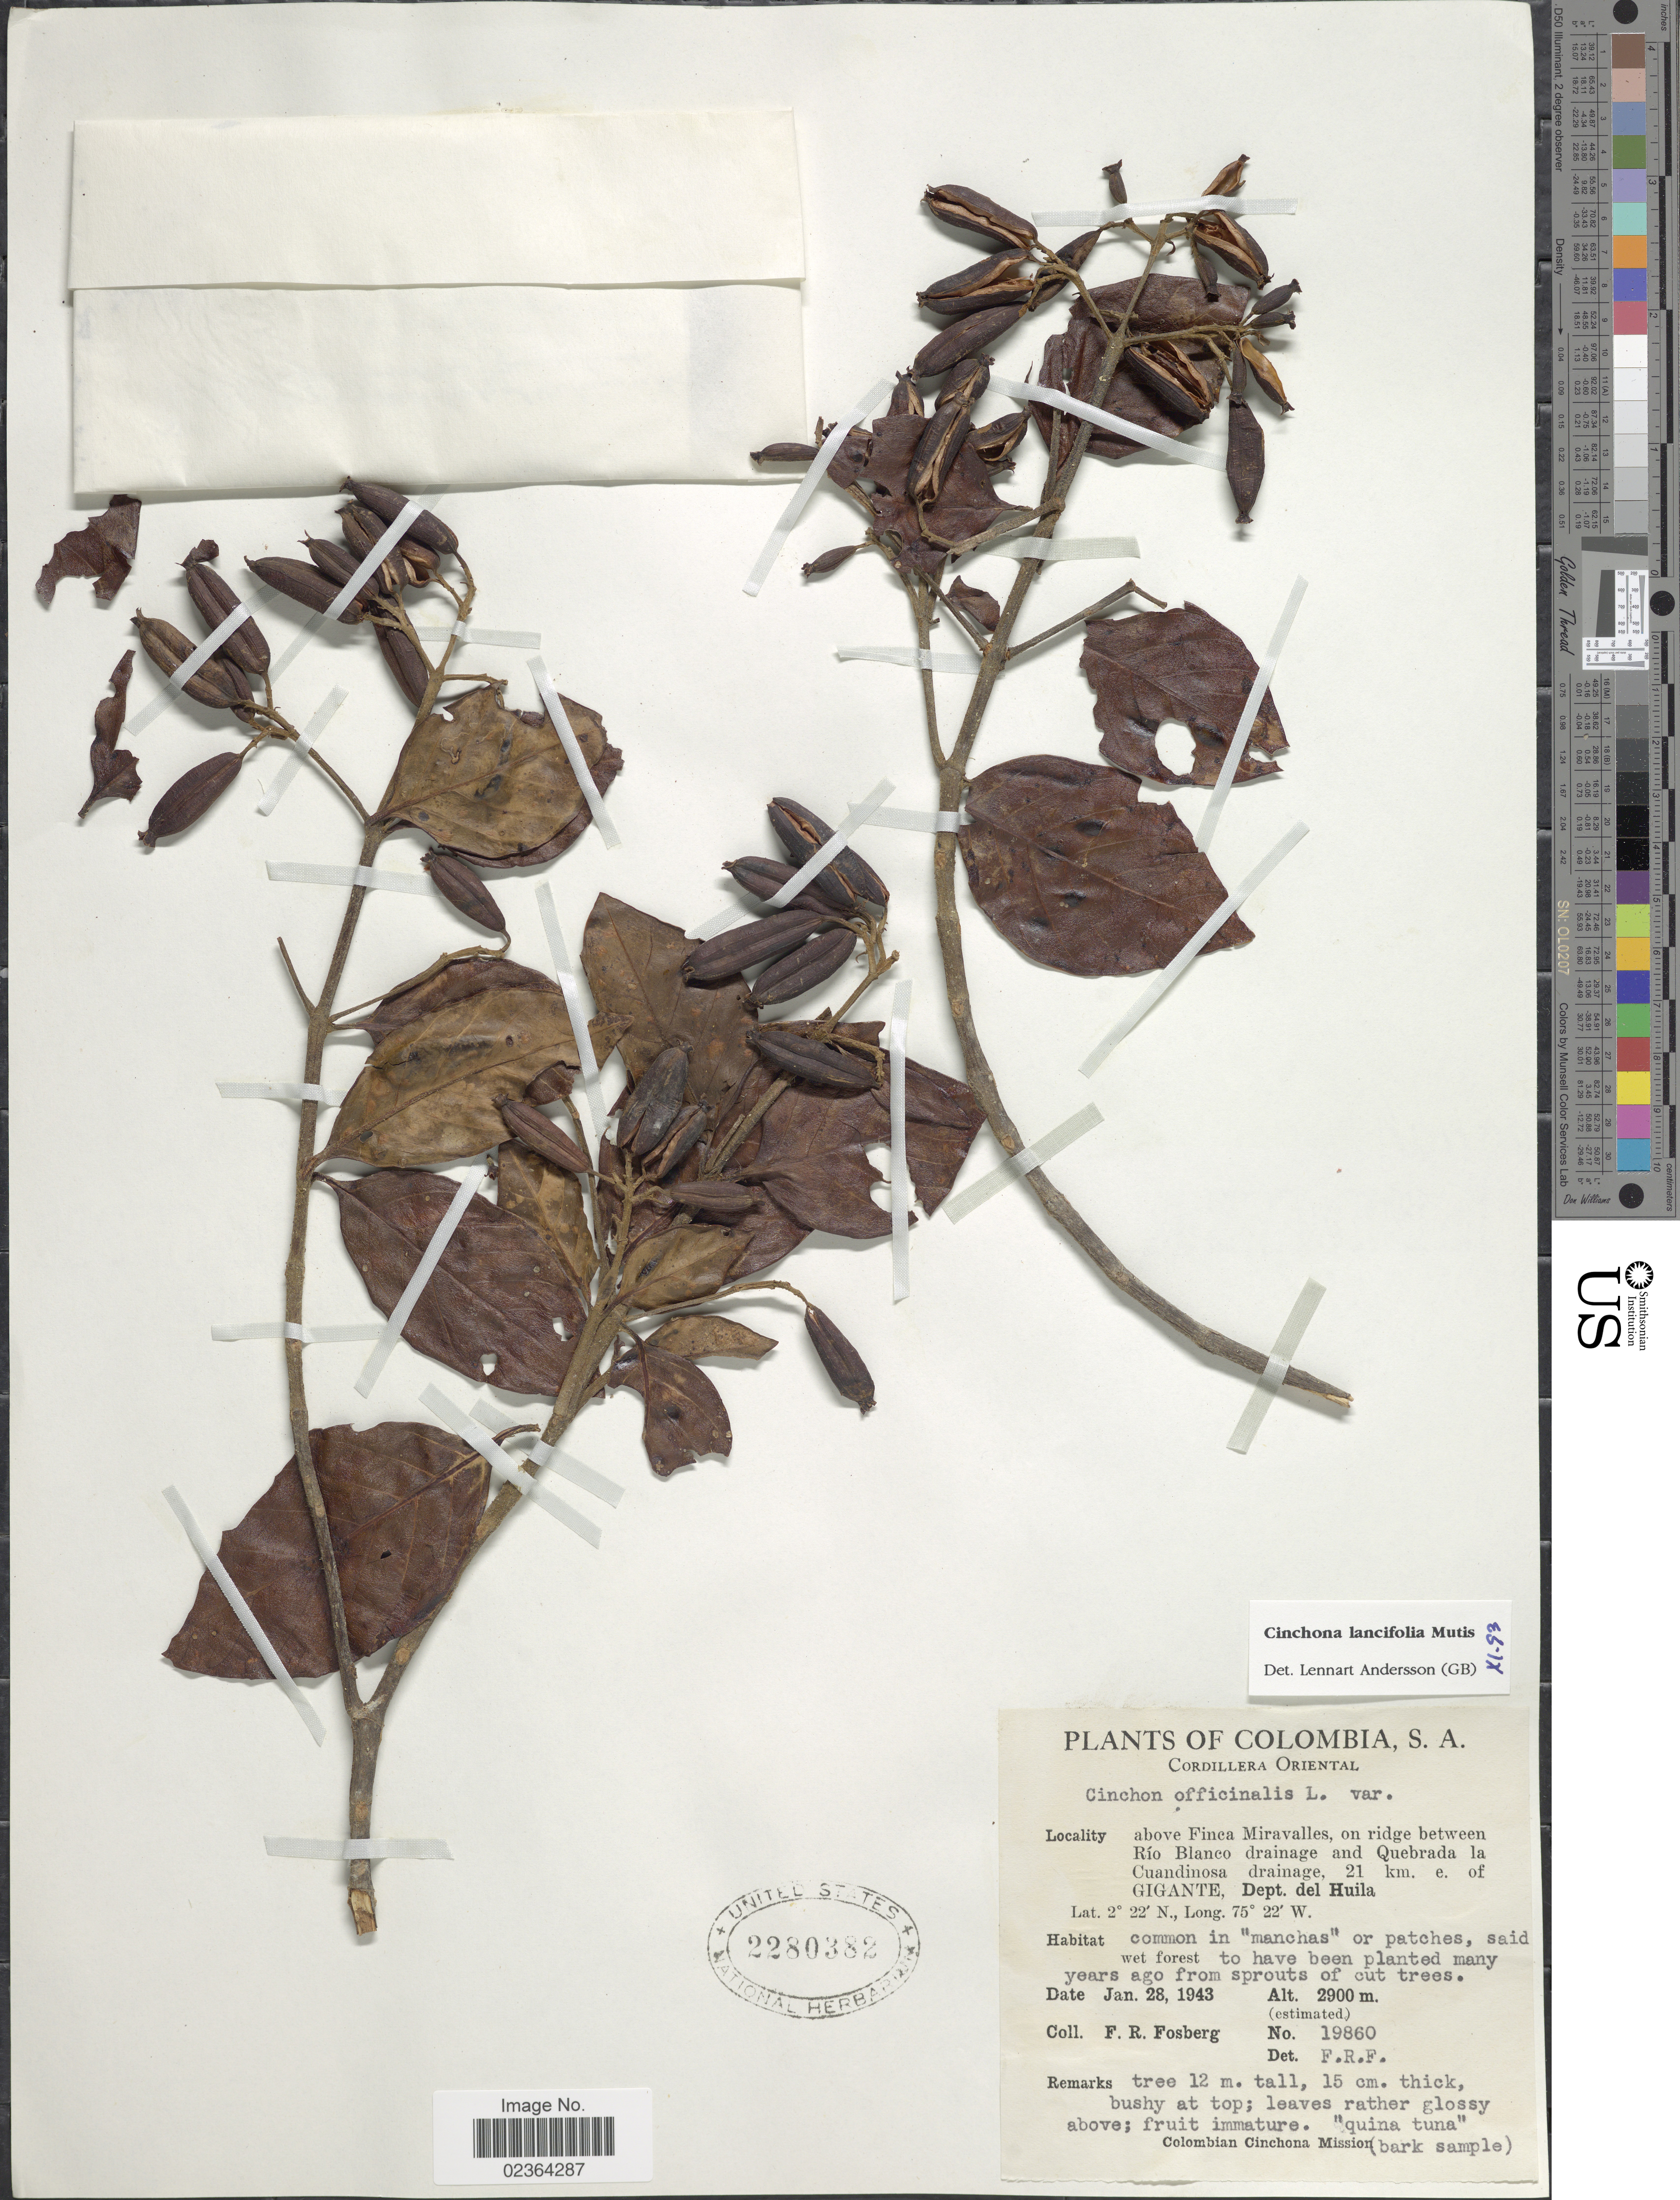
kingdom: Plantae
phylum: Tracheophyta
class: Magnoliopsida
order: Gentianales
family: Rubiaceae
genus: Cinchona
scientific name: Cinchona lancifolia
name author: Mutis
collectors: F. R. Fosberg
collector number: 19860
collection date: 1943-01-28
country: Colombia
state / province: Huila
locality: Cordillera Oriental, above Finca Miravalles, on ridge between Rio Blanco drainage and Quebrada la Cuandinosa drainage, 21 km. e. of Gigante, Dept. del Huila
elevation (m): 2900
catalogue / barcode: US 2280382